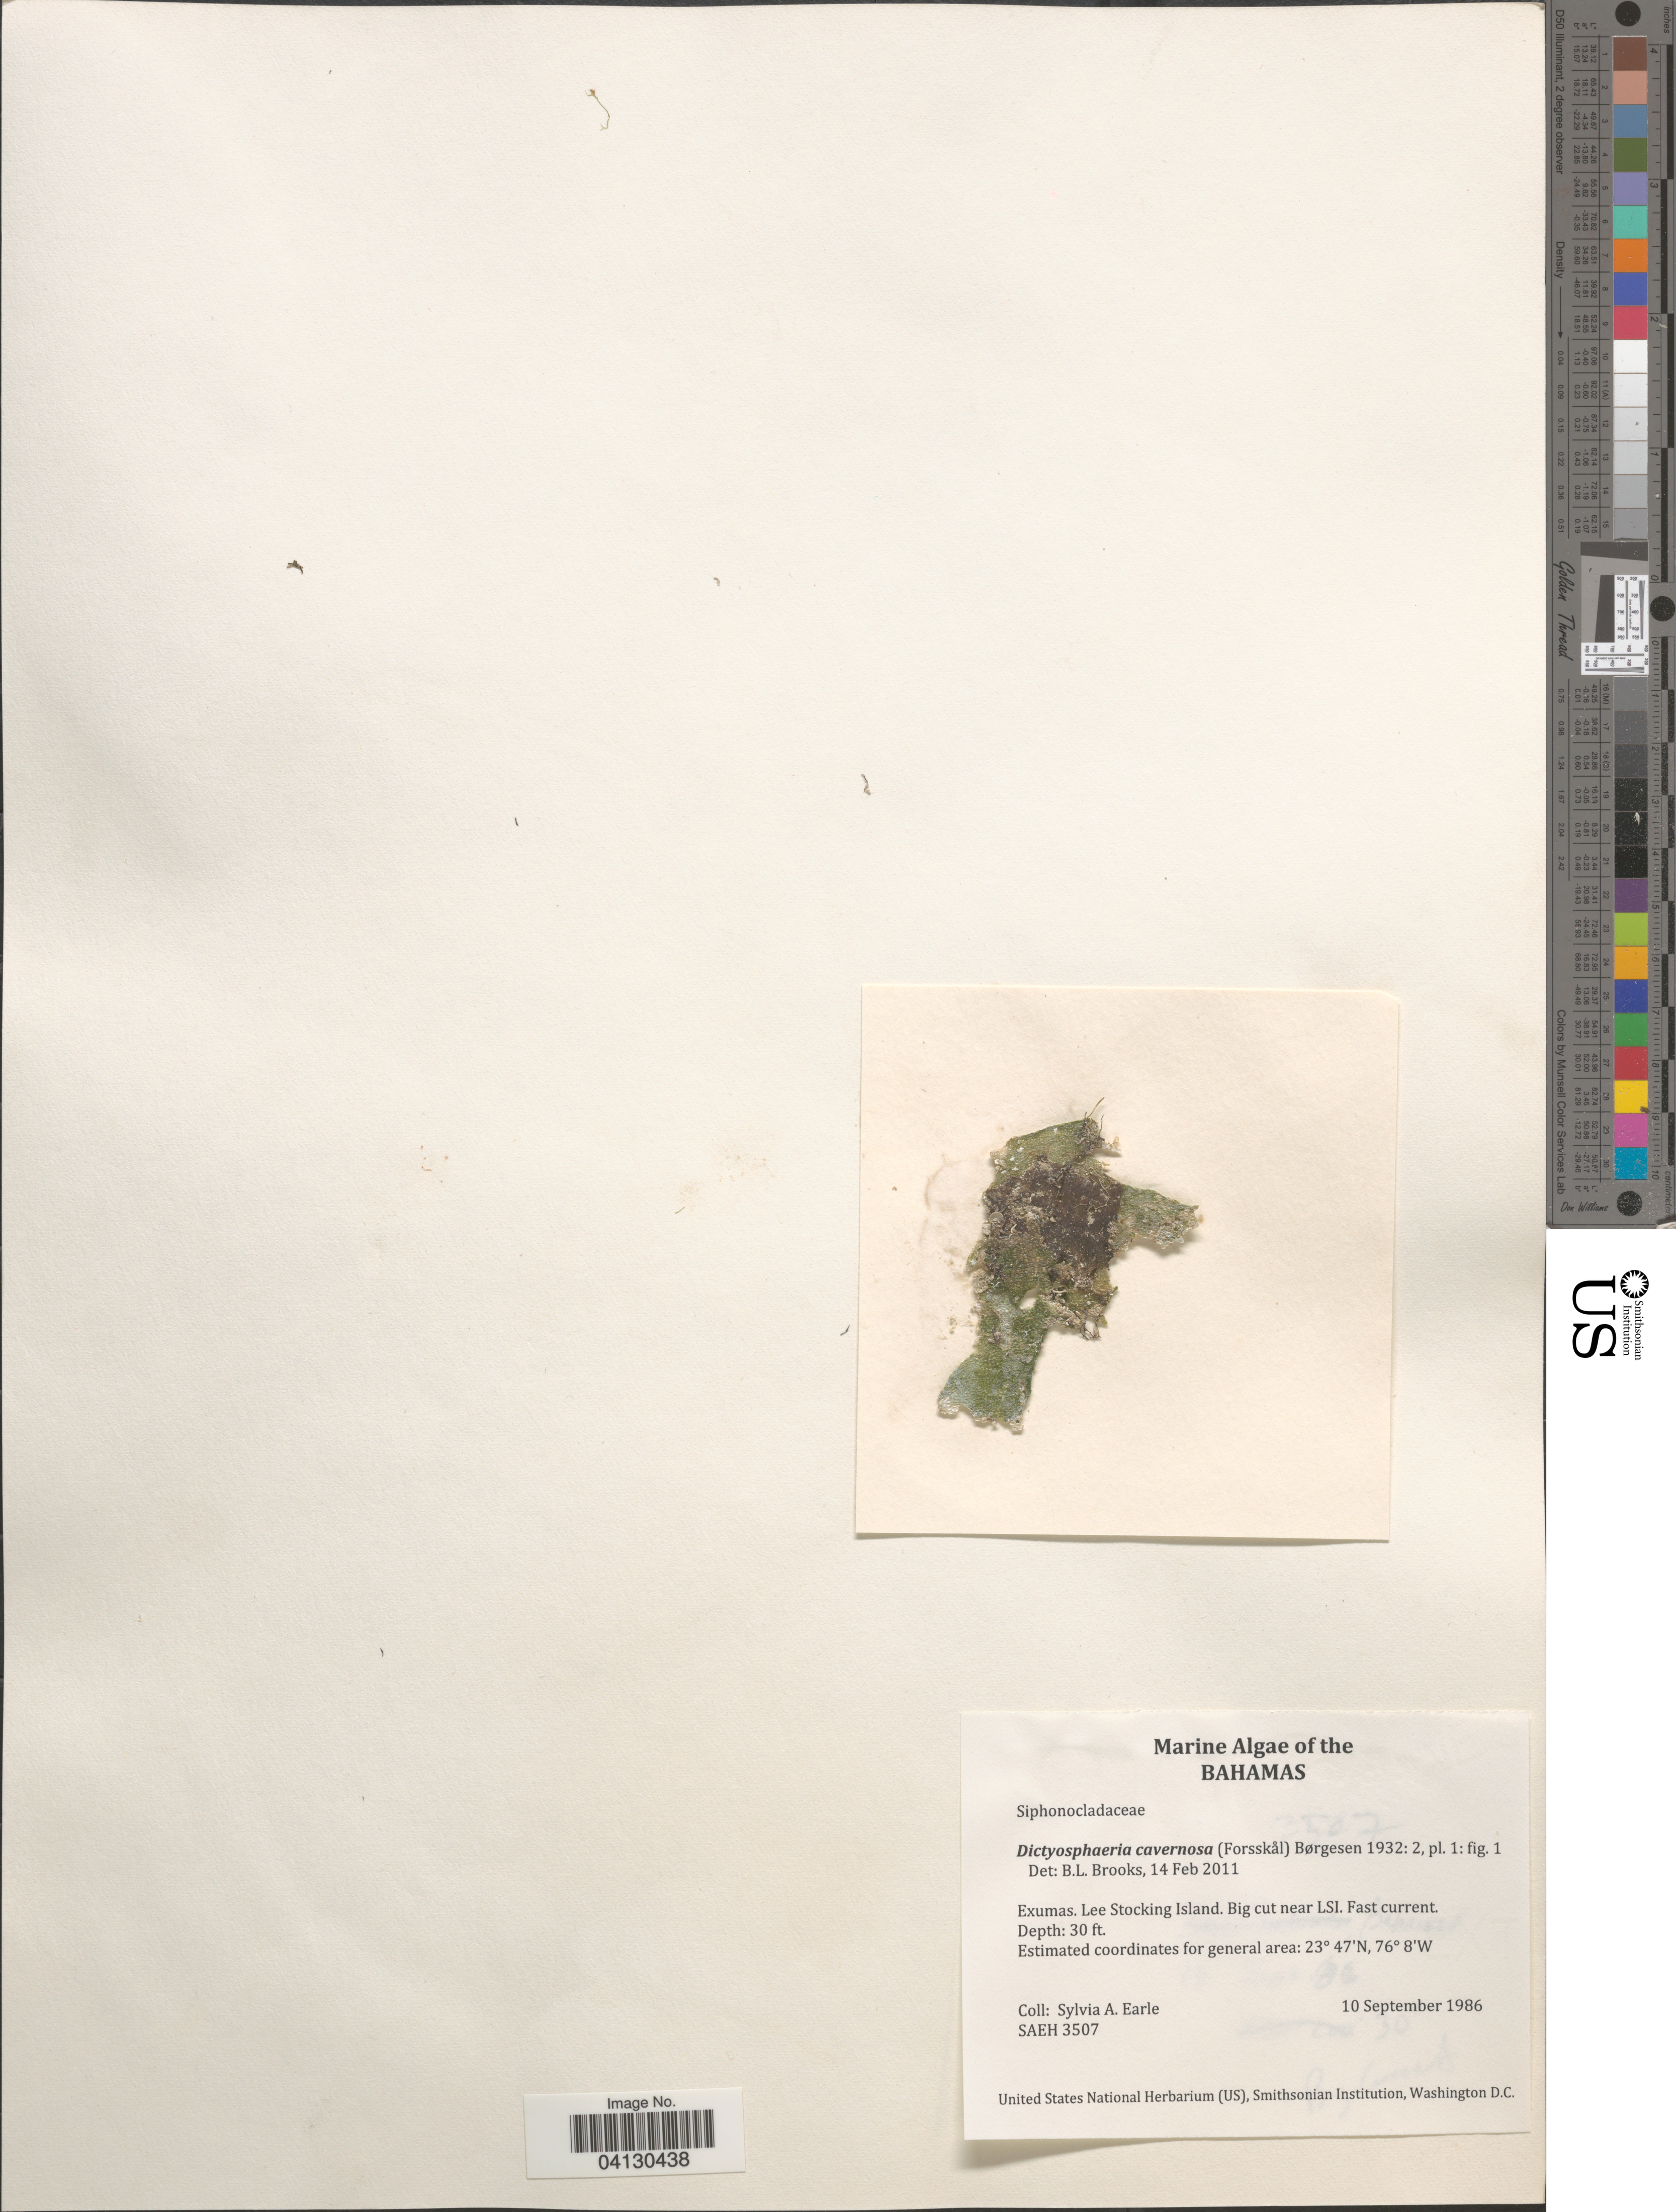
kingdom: Plantae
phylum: Chlorophyta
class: Ulvophyceae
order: Siphonocladales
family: Siphonocladaceae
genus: Dictyosphaeria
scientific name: Dictyosphaeria cavernosa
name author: (Forssk.) Børgesen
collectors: S. A. Earle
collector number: SAEH3507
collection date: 1986-09-10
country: Bahamas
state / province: Exuma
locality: Exumas. Lee Stocking Island. Big cut near LSI. Fast current.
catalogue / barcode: US 329023